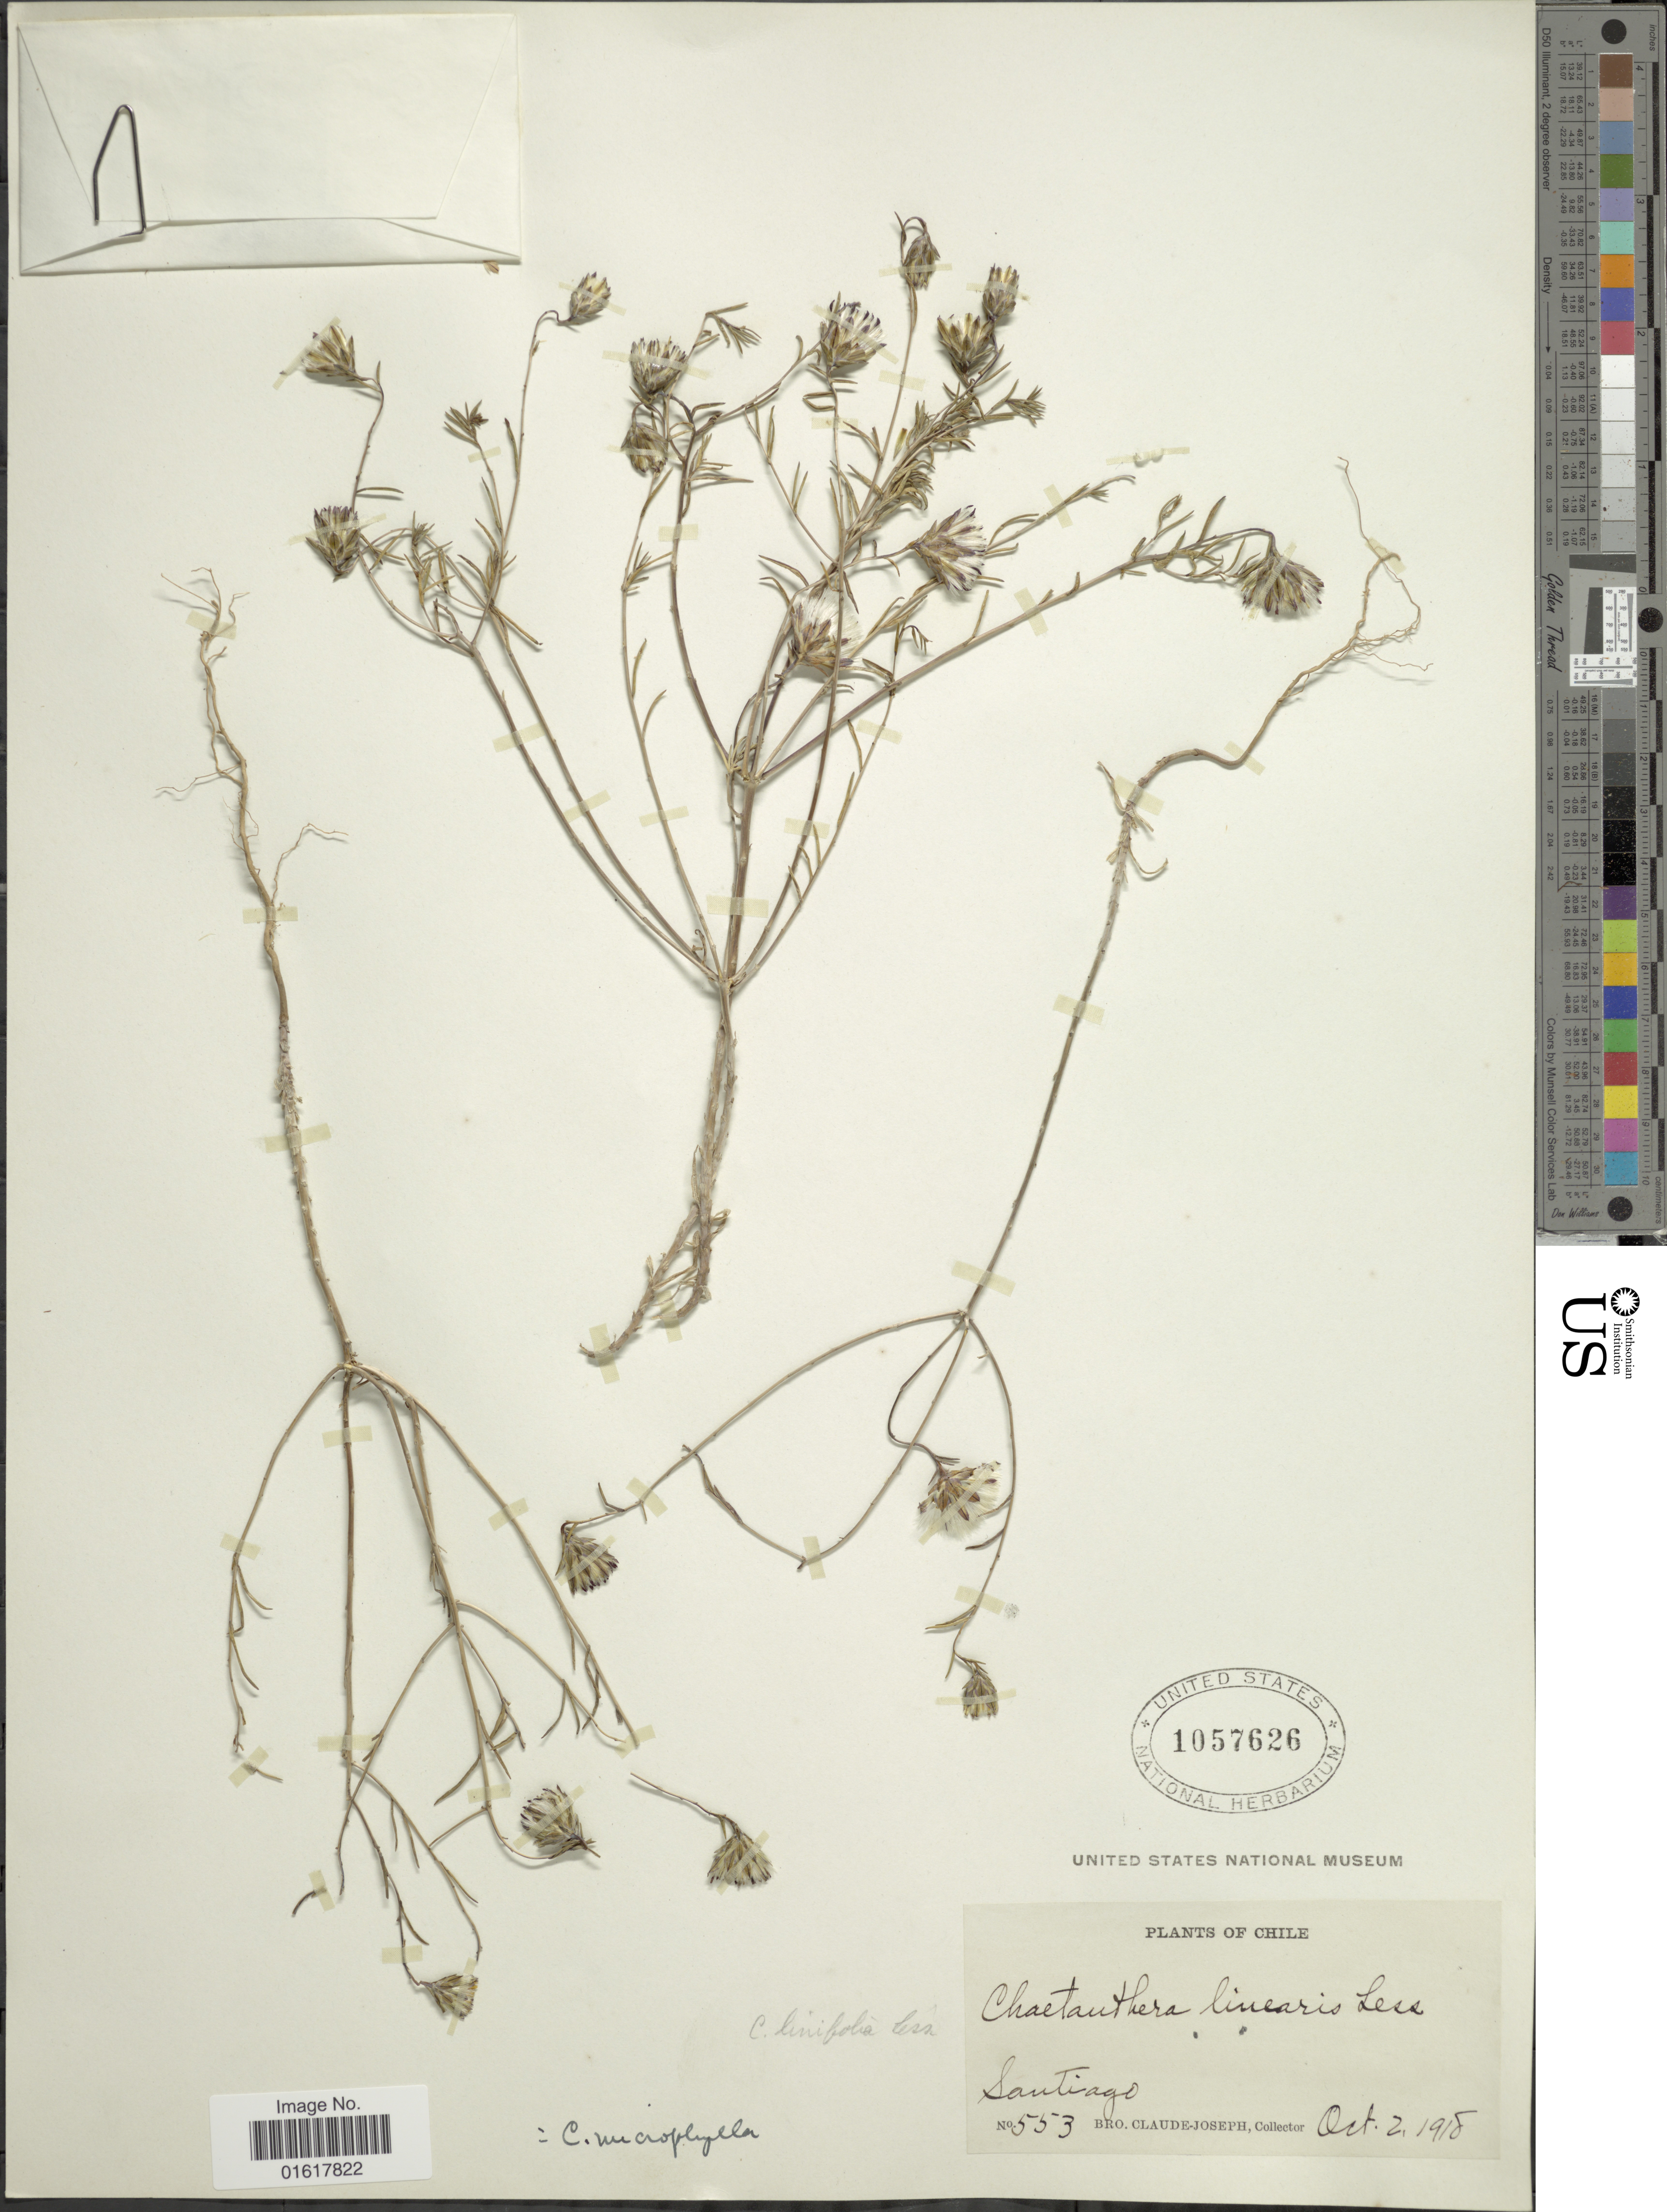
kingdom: Plantae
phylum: Tracheophyta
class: Magnoliopsida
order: Asterales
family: Asteraceae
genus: Chaetanthera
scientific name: Chaetanthera microphylla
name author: (Cass.) Hook. & Arn.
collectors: Bro. Claude-Joseph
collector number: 553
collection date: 1918-10-02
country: Chile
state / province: Región Metropolitana (RM)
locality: Santiago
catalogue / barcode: US 1057626